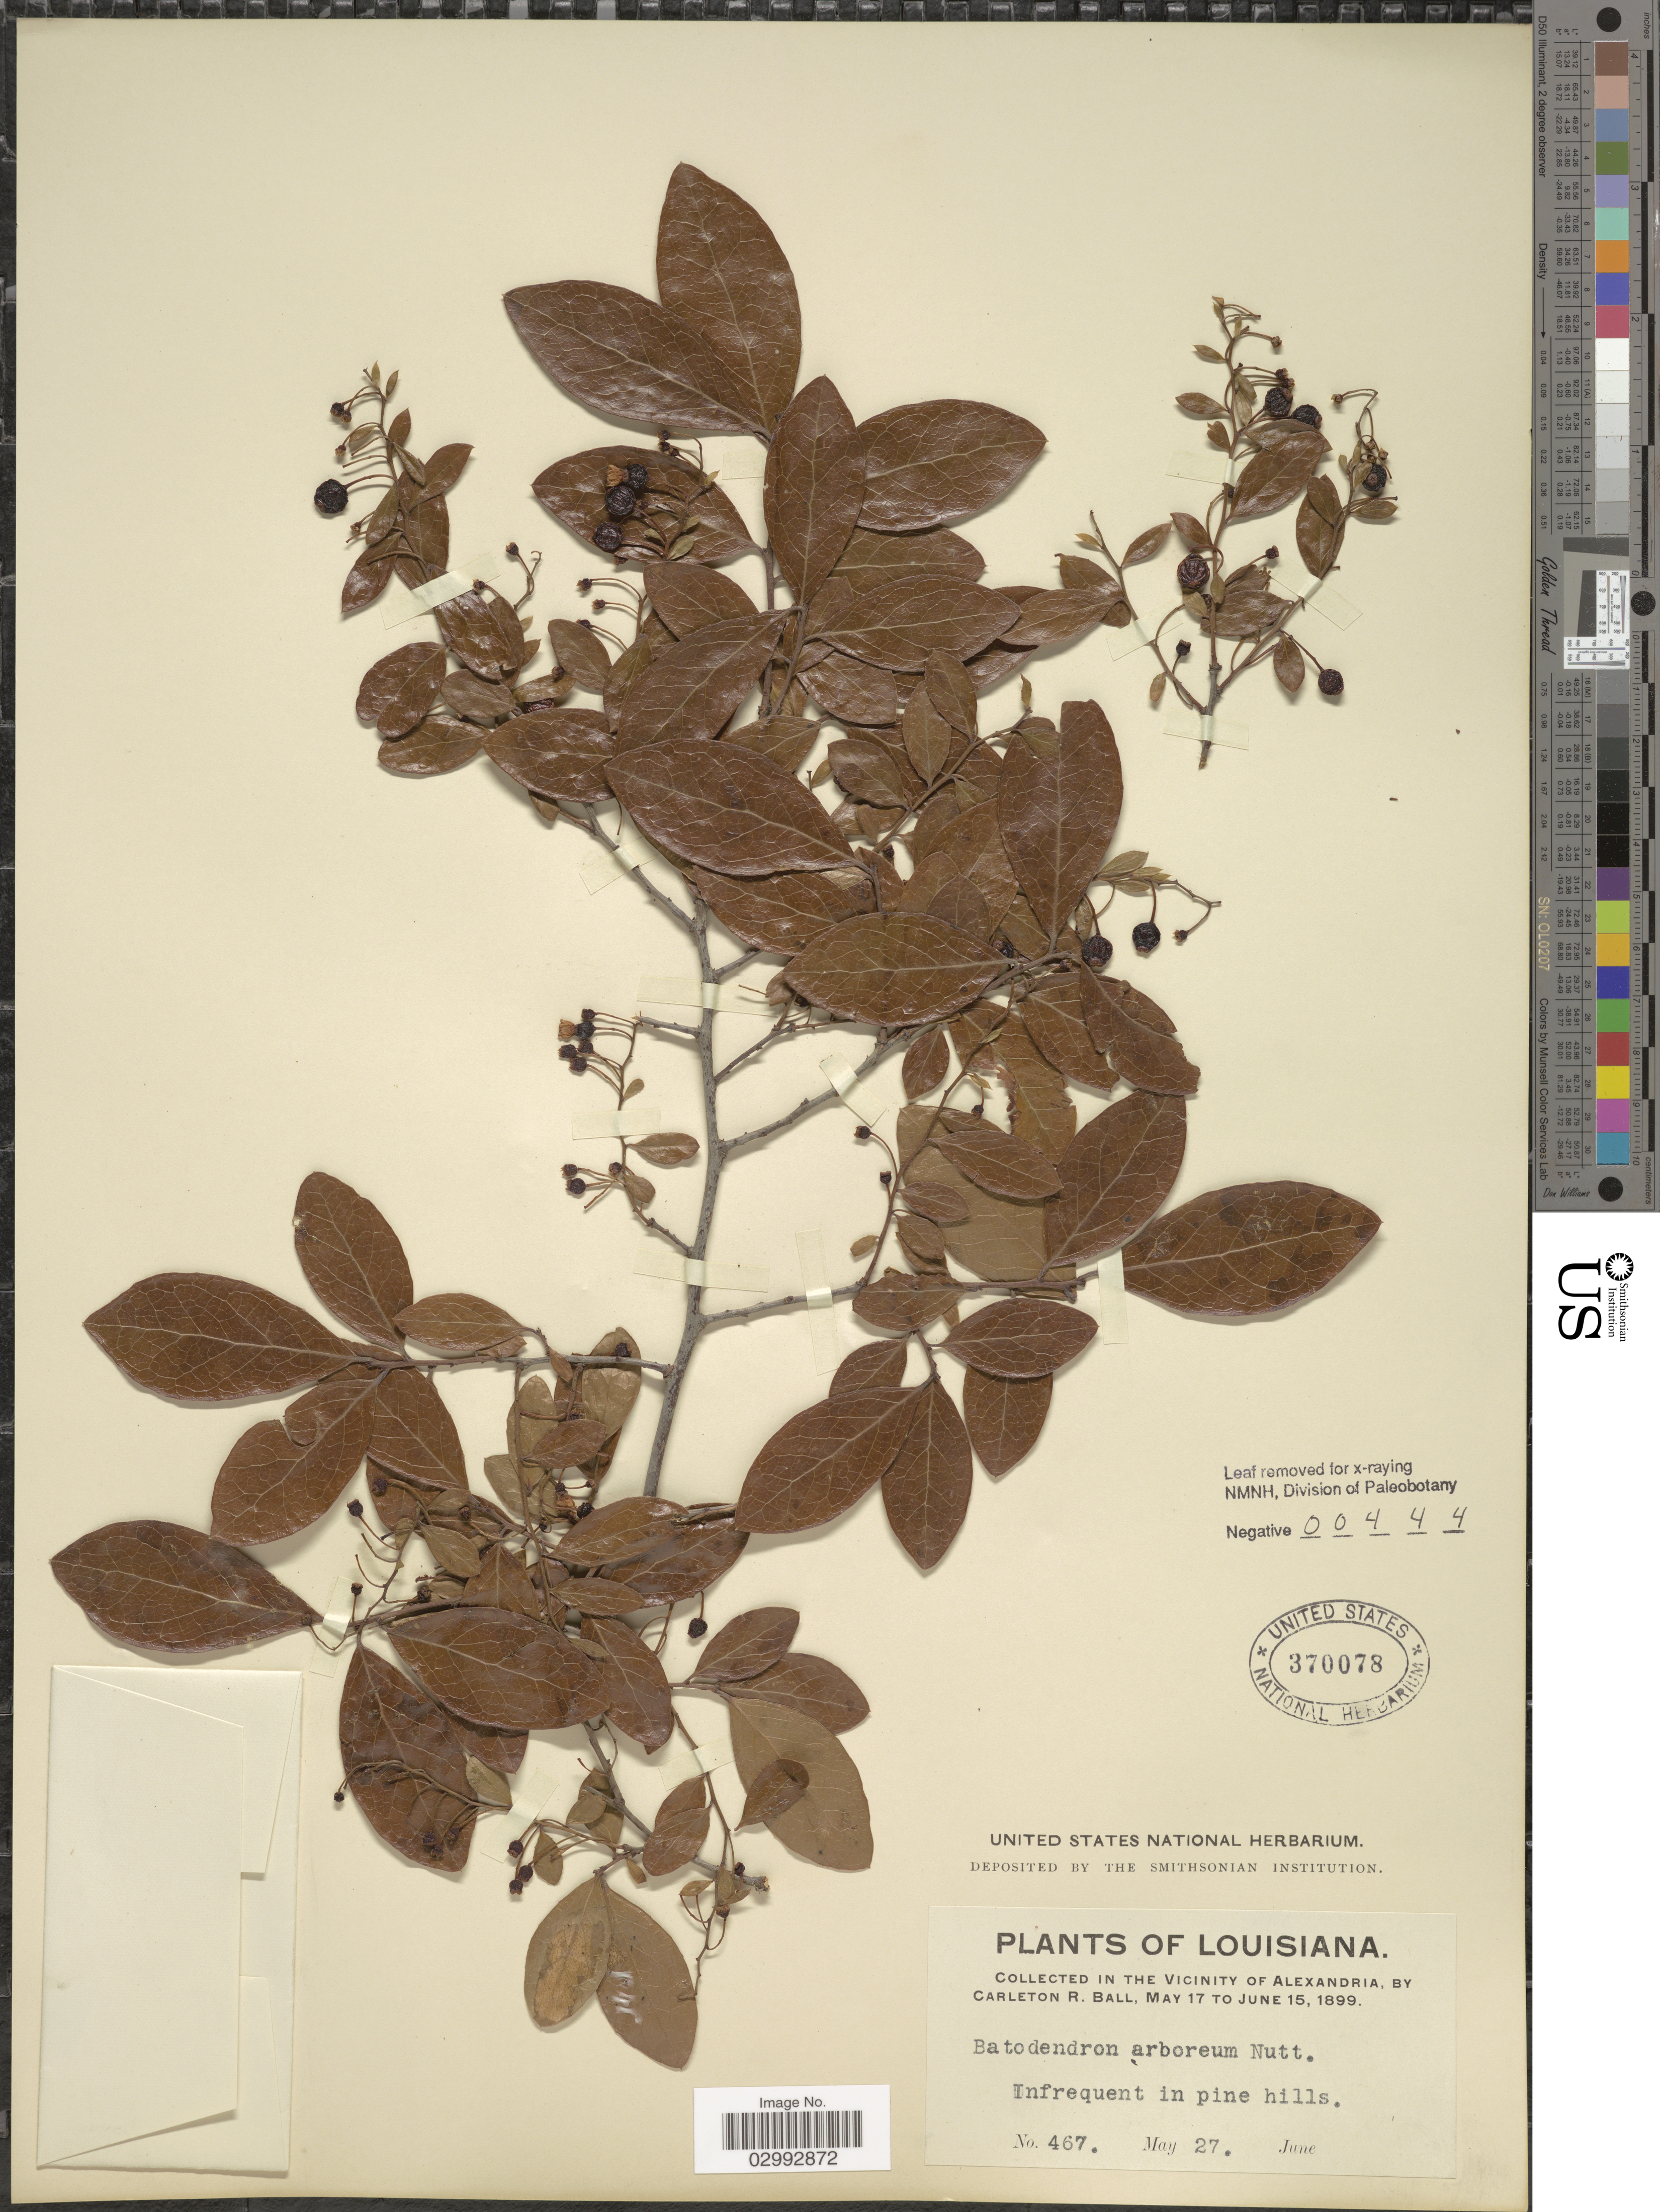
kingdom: Plantae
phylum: Tracheophyta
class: Magnoliopsida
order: Ericales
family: Ericaceae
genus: Batodendron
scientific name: Batodendron arboreum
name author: Nutt.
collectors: C. R. Ball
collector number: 467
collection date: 1899-05-27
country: United States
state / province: Louisiana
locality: In the vicinity of Alexandria.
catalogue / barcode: US 370078